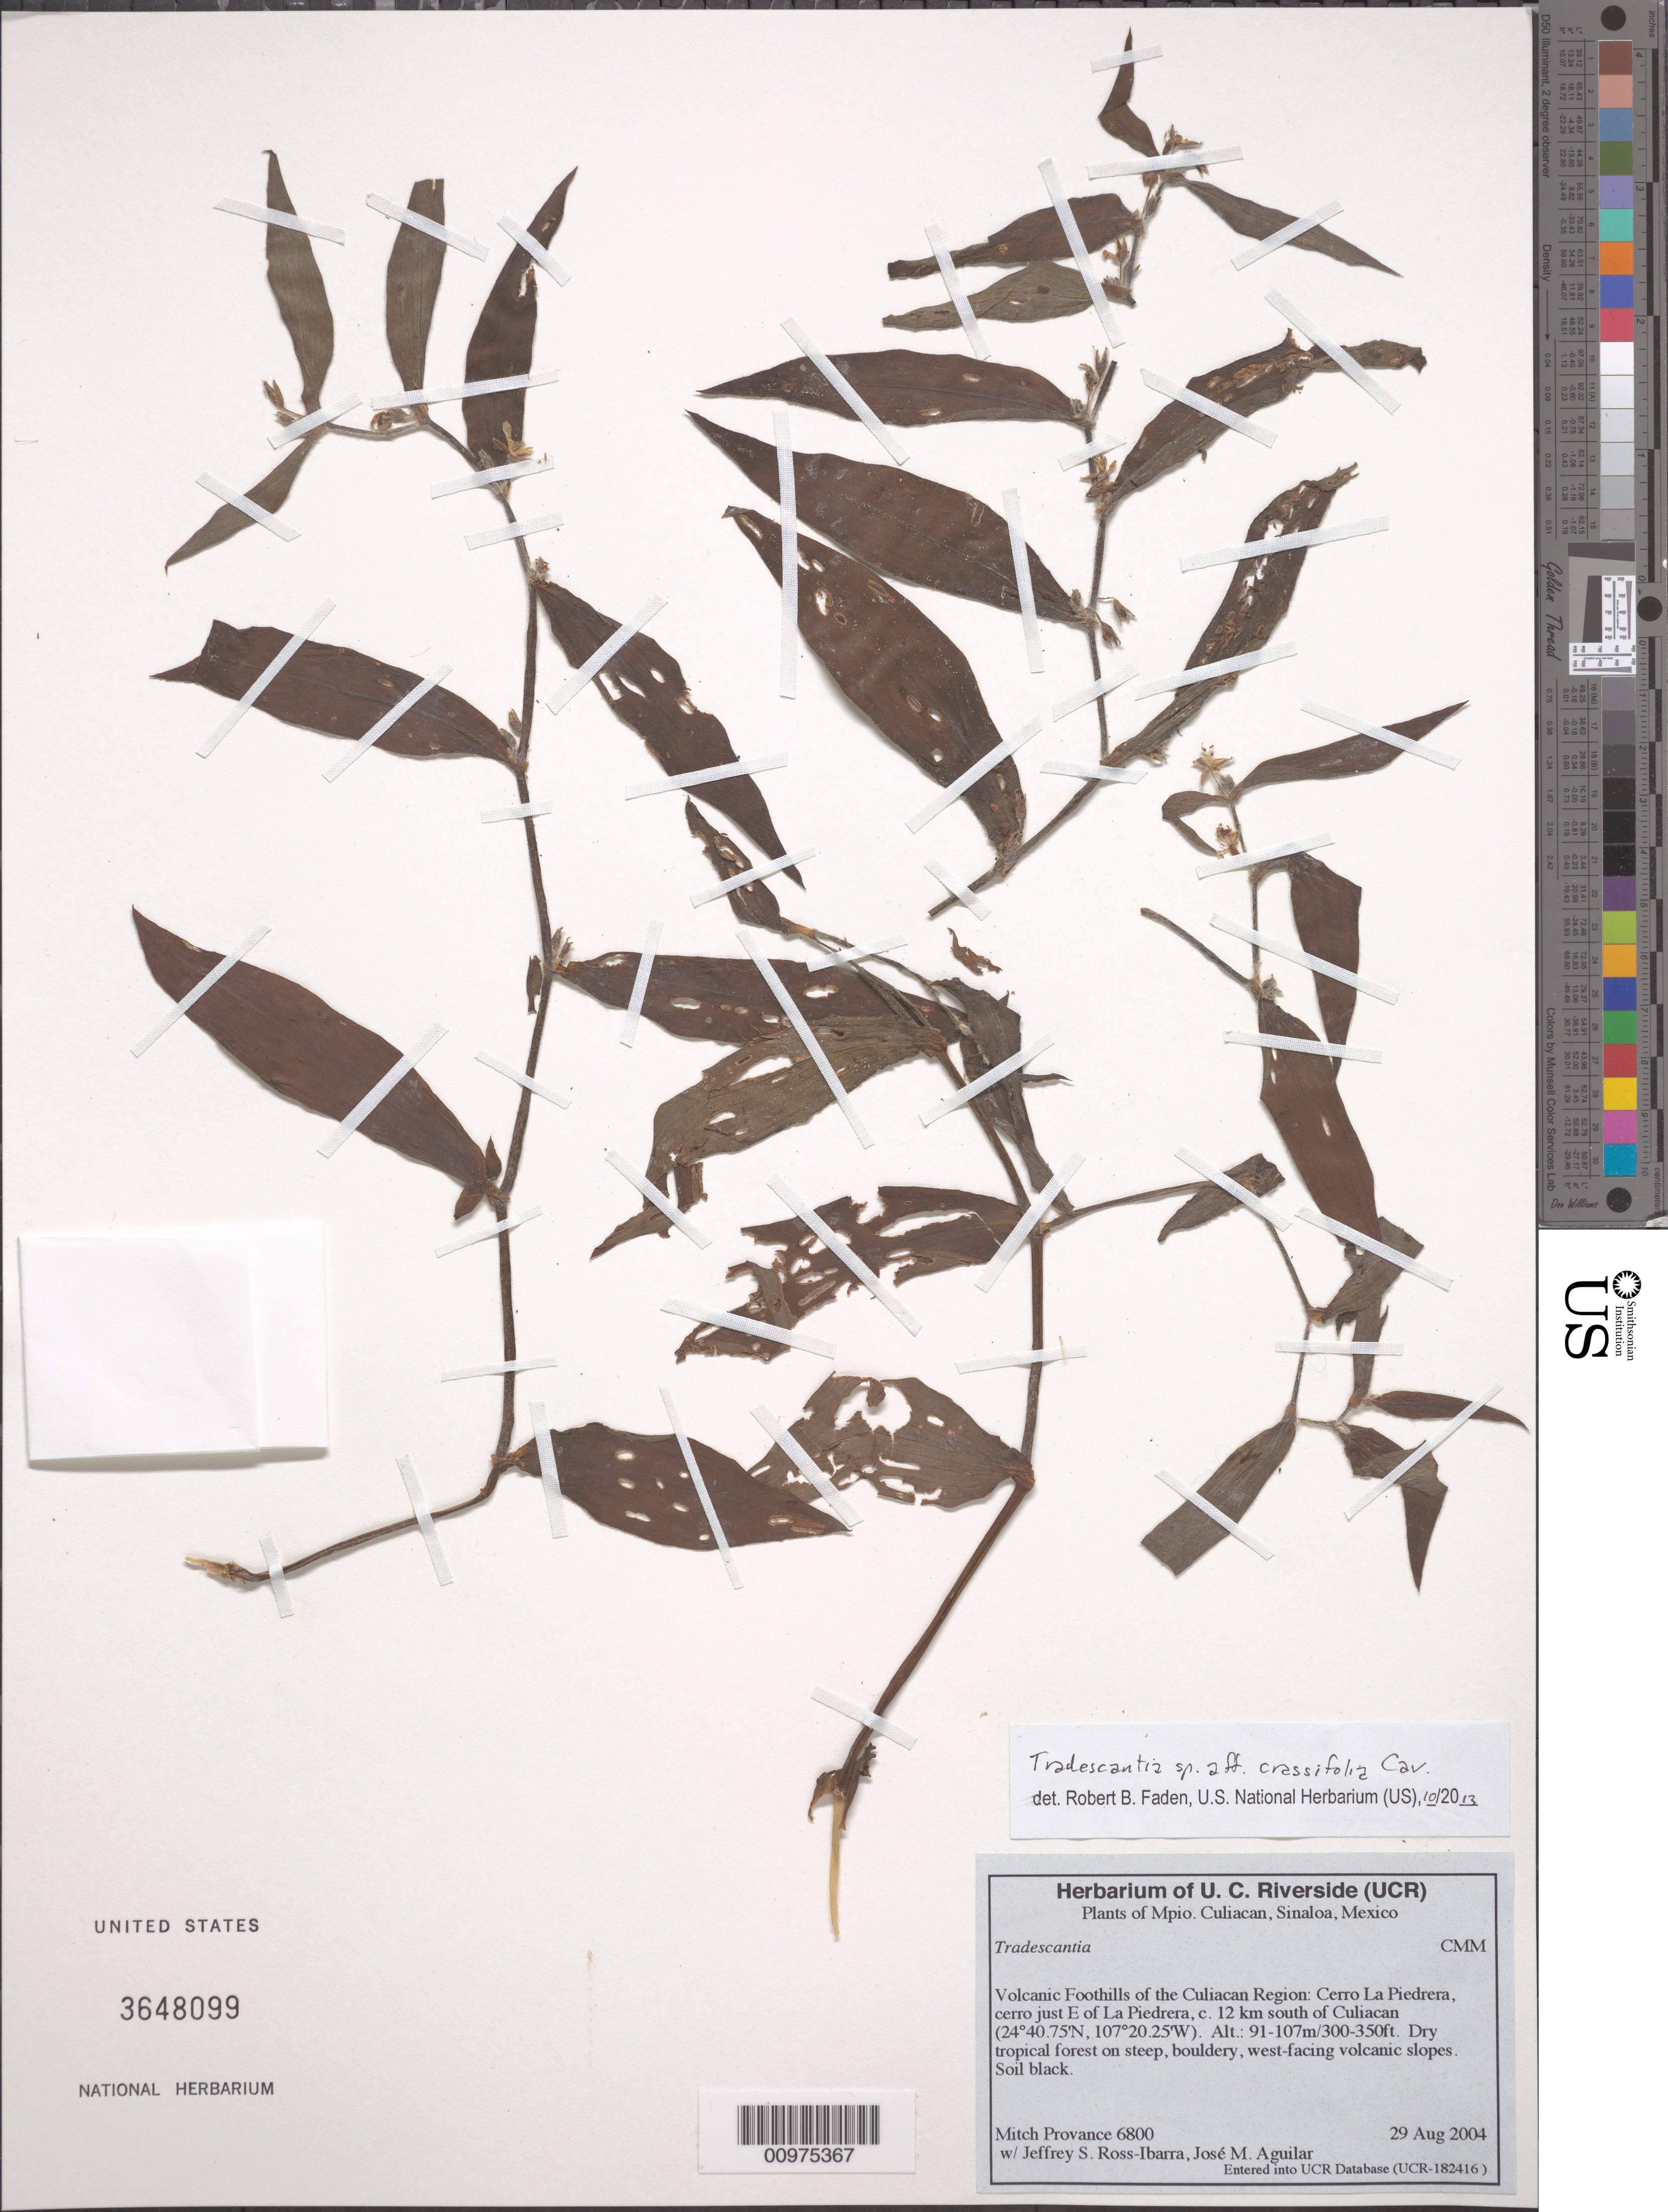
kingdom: Plantae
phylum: Tracheophyta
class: Liliopsida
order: Commelinales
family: Commelinaceae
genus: Tradescantia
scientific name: Tradescantia crassifolia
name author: Cav.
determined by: Faden, Robert B., (US), Smithsonian Institution - National Museum of Natural History (UNITED STATES)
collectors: M. Provance et al.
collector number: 6800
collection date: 2004-08-29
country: Mexico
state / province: Sinaloa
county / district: Mpio. Culiacan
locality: Volcanic Foothills of the Culiacan Region: Cerro La Piedrera, cerro just E of La Piedrera, c. 12 km south of Culiacan.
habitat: Dry tropical forest on steep, bouldery, west-facing volcanic slopes. Soil black.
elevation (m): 91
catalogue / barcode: US 3648099